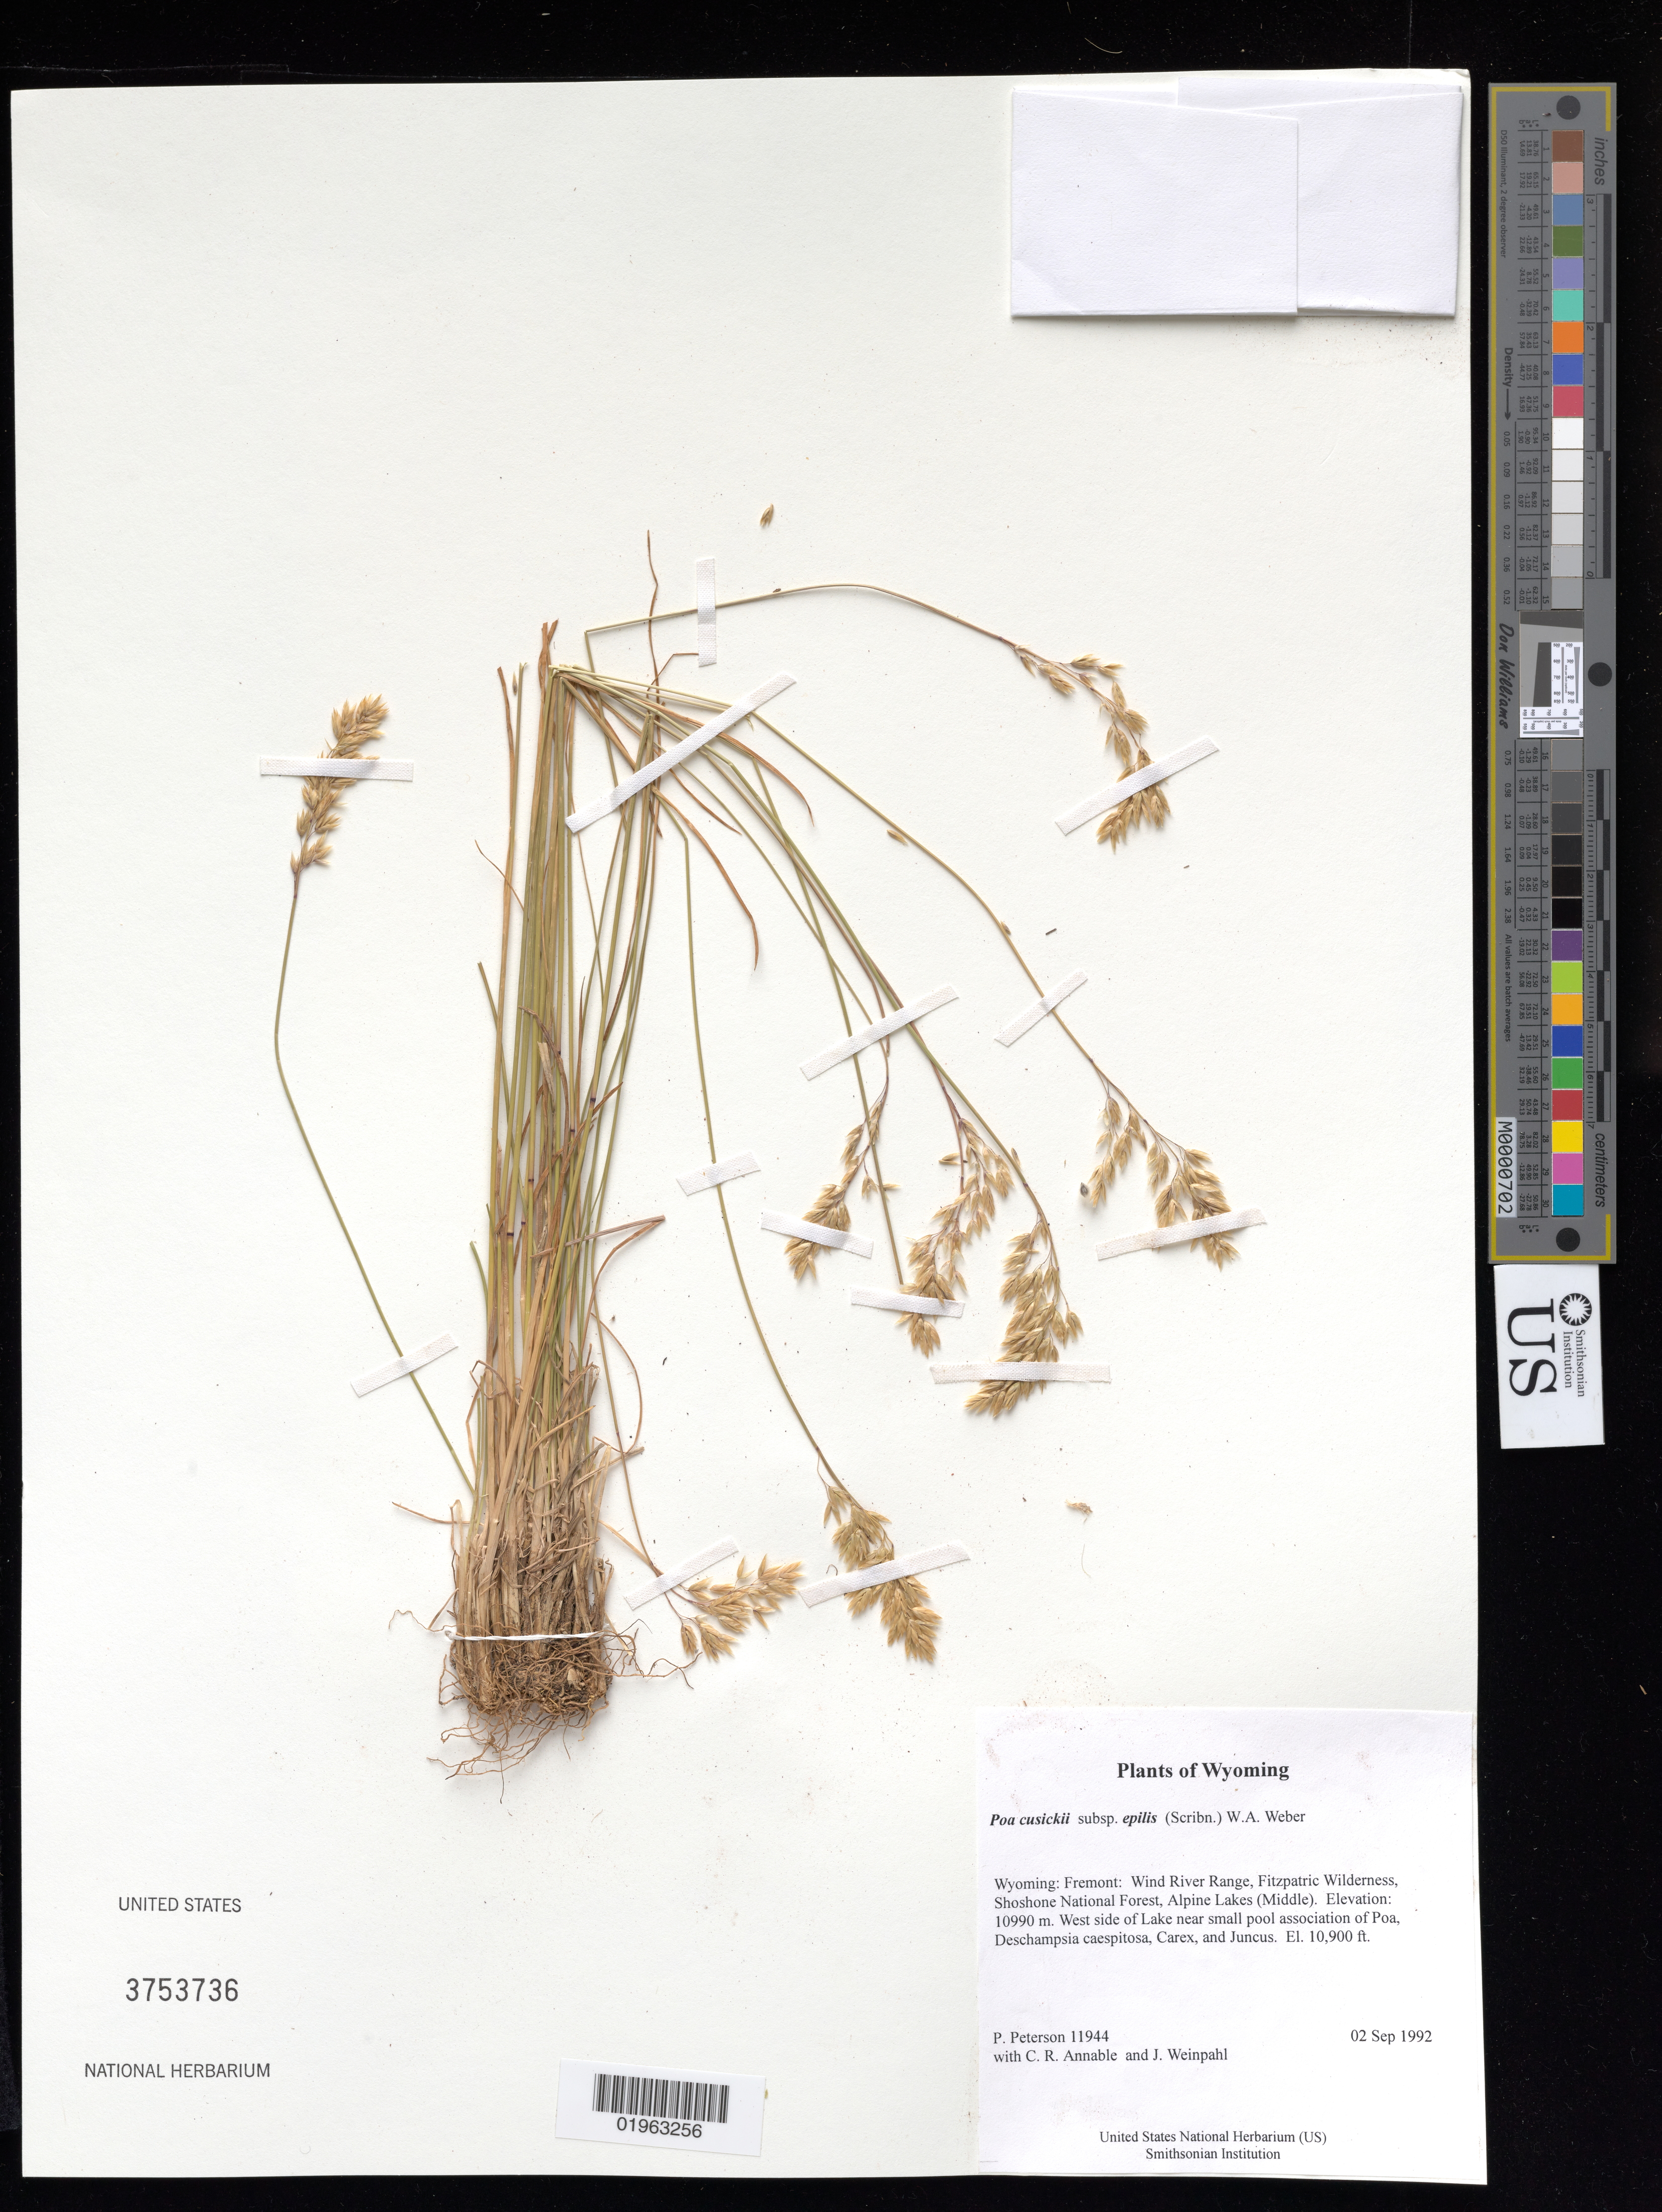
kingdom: Plantae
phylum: Tracheophyta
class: Liliopsida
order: Poales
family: Poaceae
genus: Poa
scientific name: Poa cusickii subsp. epilis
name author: (Scribn.) W.A. Weber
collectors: P. M. Peterson, C. R. Annable & J. Weinpahl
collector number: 11944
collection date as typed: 02 Sep 1992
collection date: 1992-09-02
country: United States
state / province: Wyoming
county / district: Fremont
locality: Wind River Range, Fitzpatric Wilderness, Shoshone National Forest, Alpine Lakes (Middle).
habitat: West side of Lake near small pool association of Poa, Deschampsia caespitosa, Carex, and Juncus. El. 10,900 ft.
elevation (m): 10990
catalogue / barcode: US 3753736